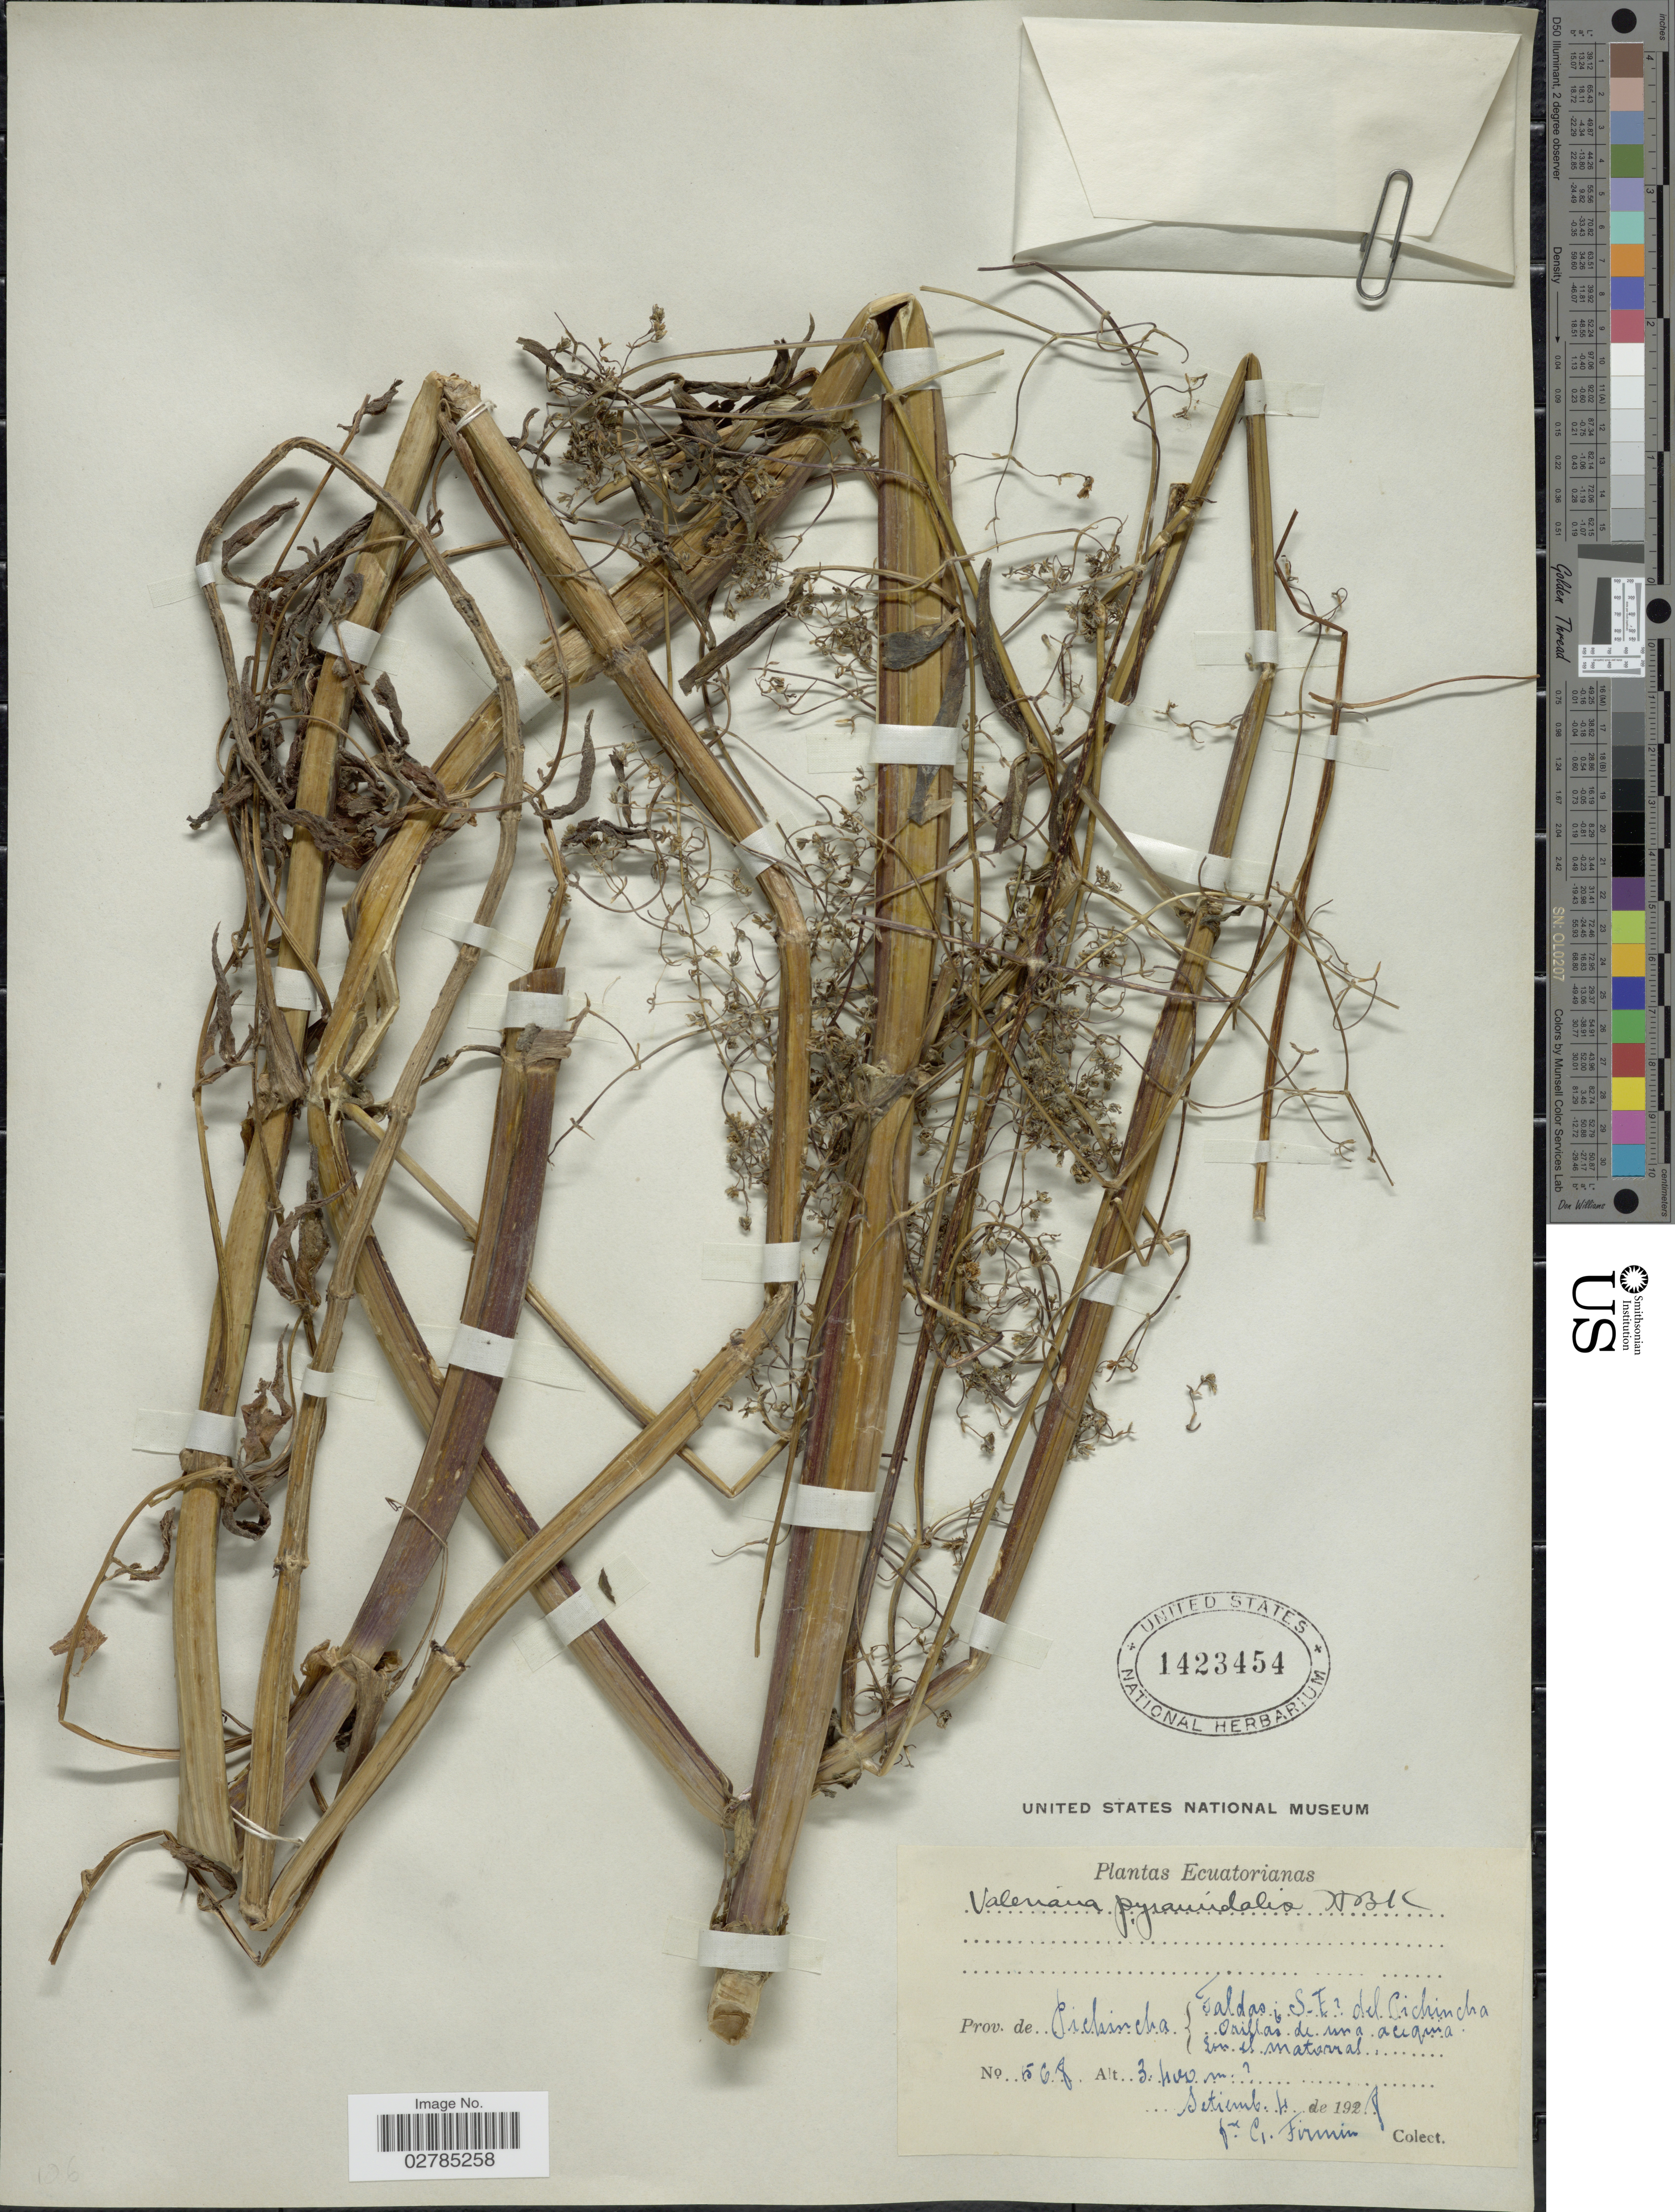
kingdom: Plantae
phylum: Tracheophyta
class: Magnoliopsida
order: Dipsacales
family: Caprifoliaceae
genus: Valeriana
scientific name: Valeriana pyramidalis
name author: Kunth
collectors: F. Firmin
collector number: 568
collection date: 1928-09-04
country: Ecuador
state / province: Pichincha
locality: Faldas; S.E. del Pichincha. Orillas de una acequia en el matorral.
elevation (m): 3400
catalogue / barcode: US 1423454